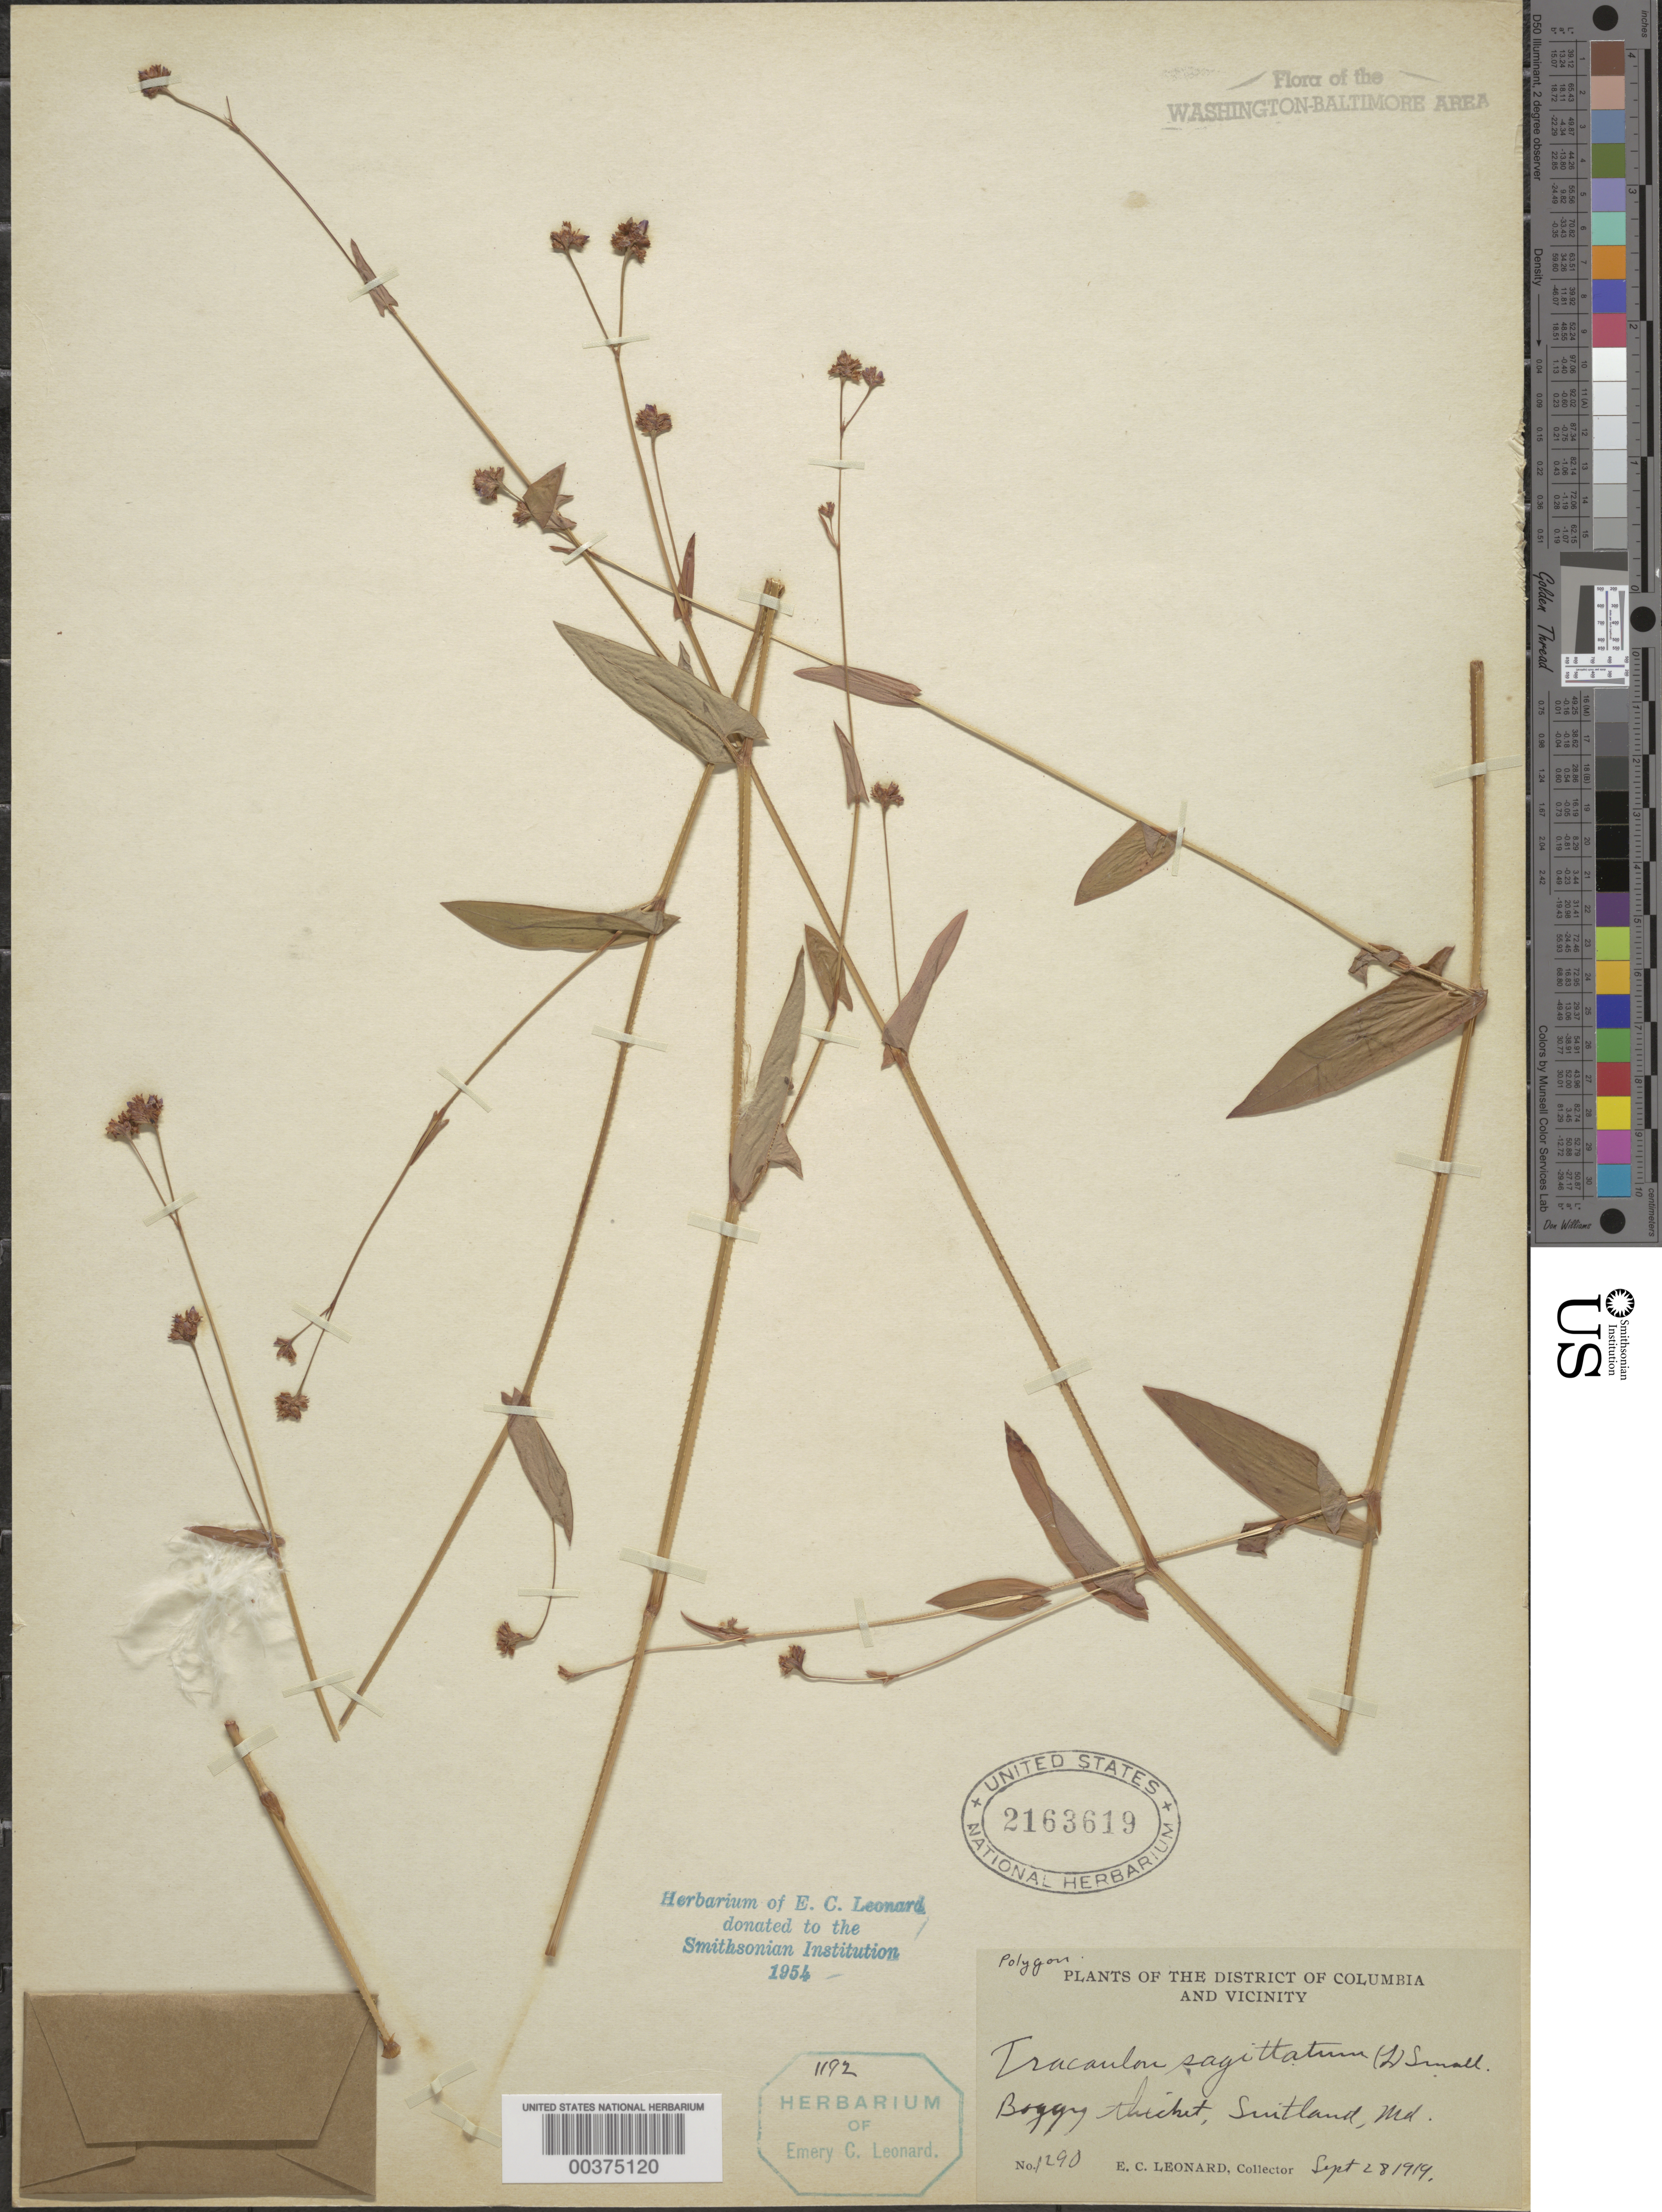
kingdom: Plantae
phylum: Tracheophyta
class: Magnoliopsida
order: Caryophyllales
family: Polygonaceae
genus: Persicaria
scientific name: Persicaria sagittata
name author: (L.) H. Gross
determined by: Atha, D. E.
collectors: E. C. Leonard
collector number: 1290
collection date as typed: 28 Sep 1919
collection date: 1919-09-28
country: United States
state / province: Maryland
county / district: Prince George's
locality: Suitland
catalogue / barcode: US 2163619